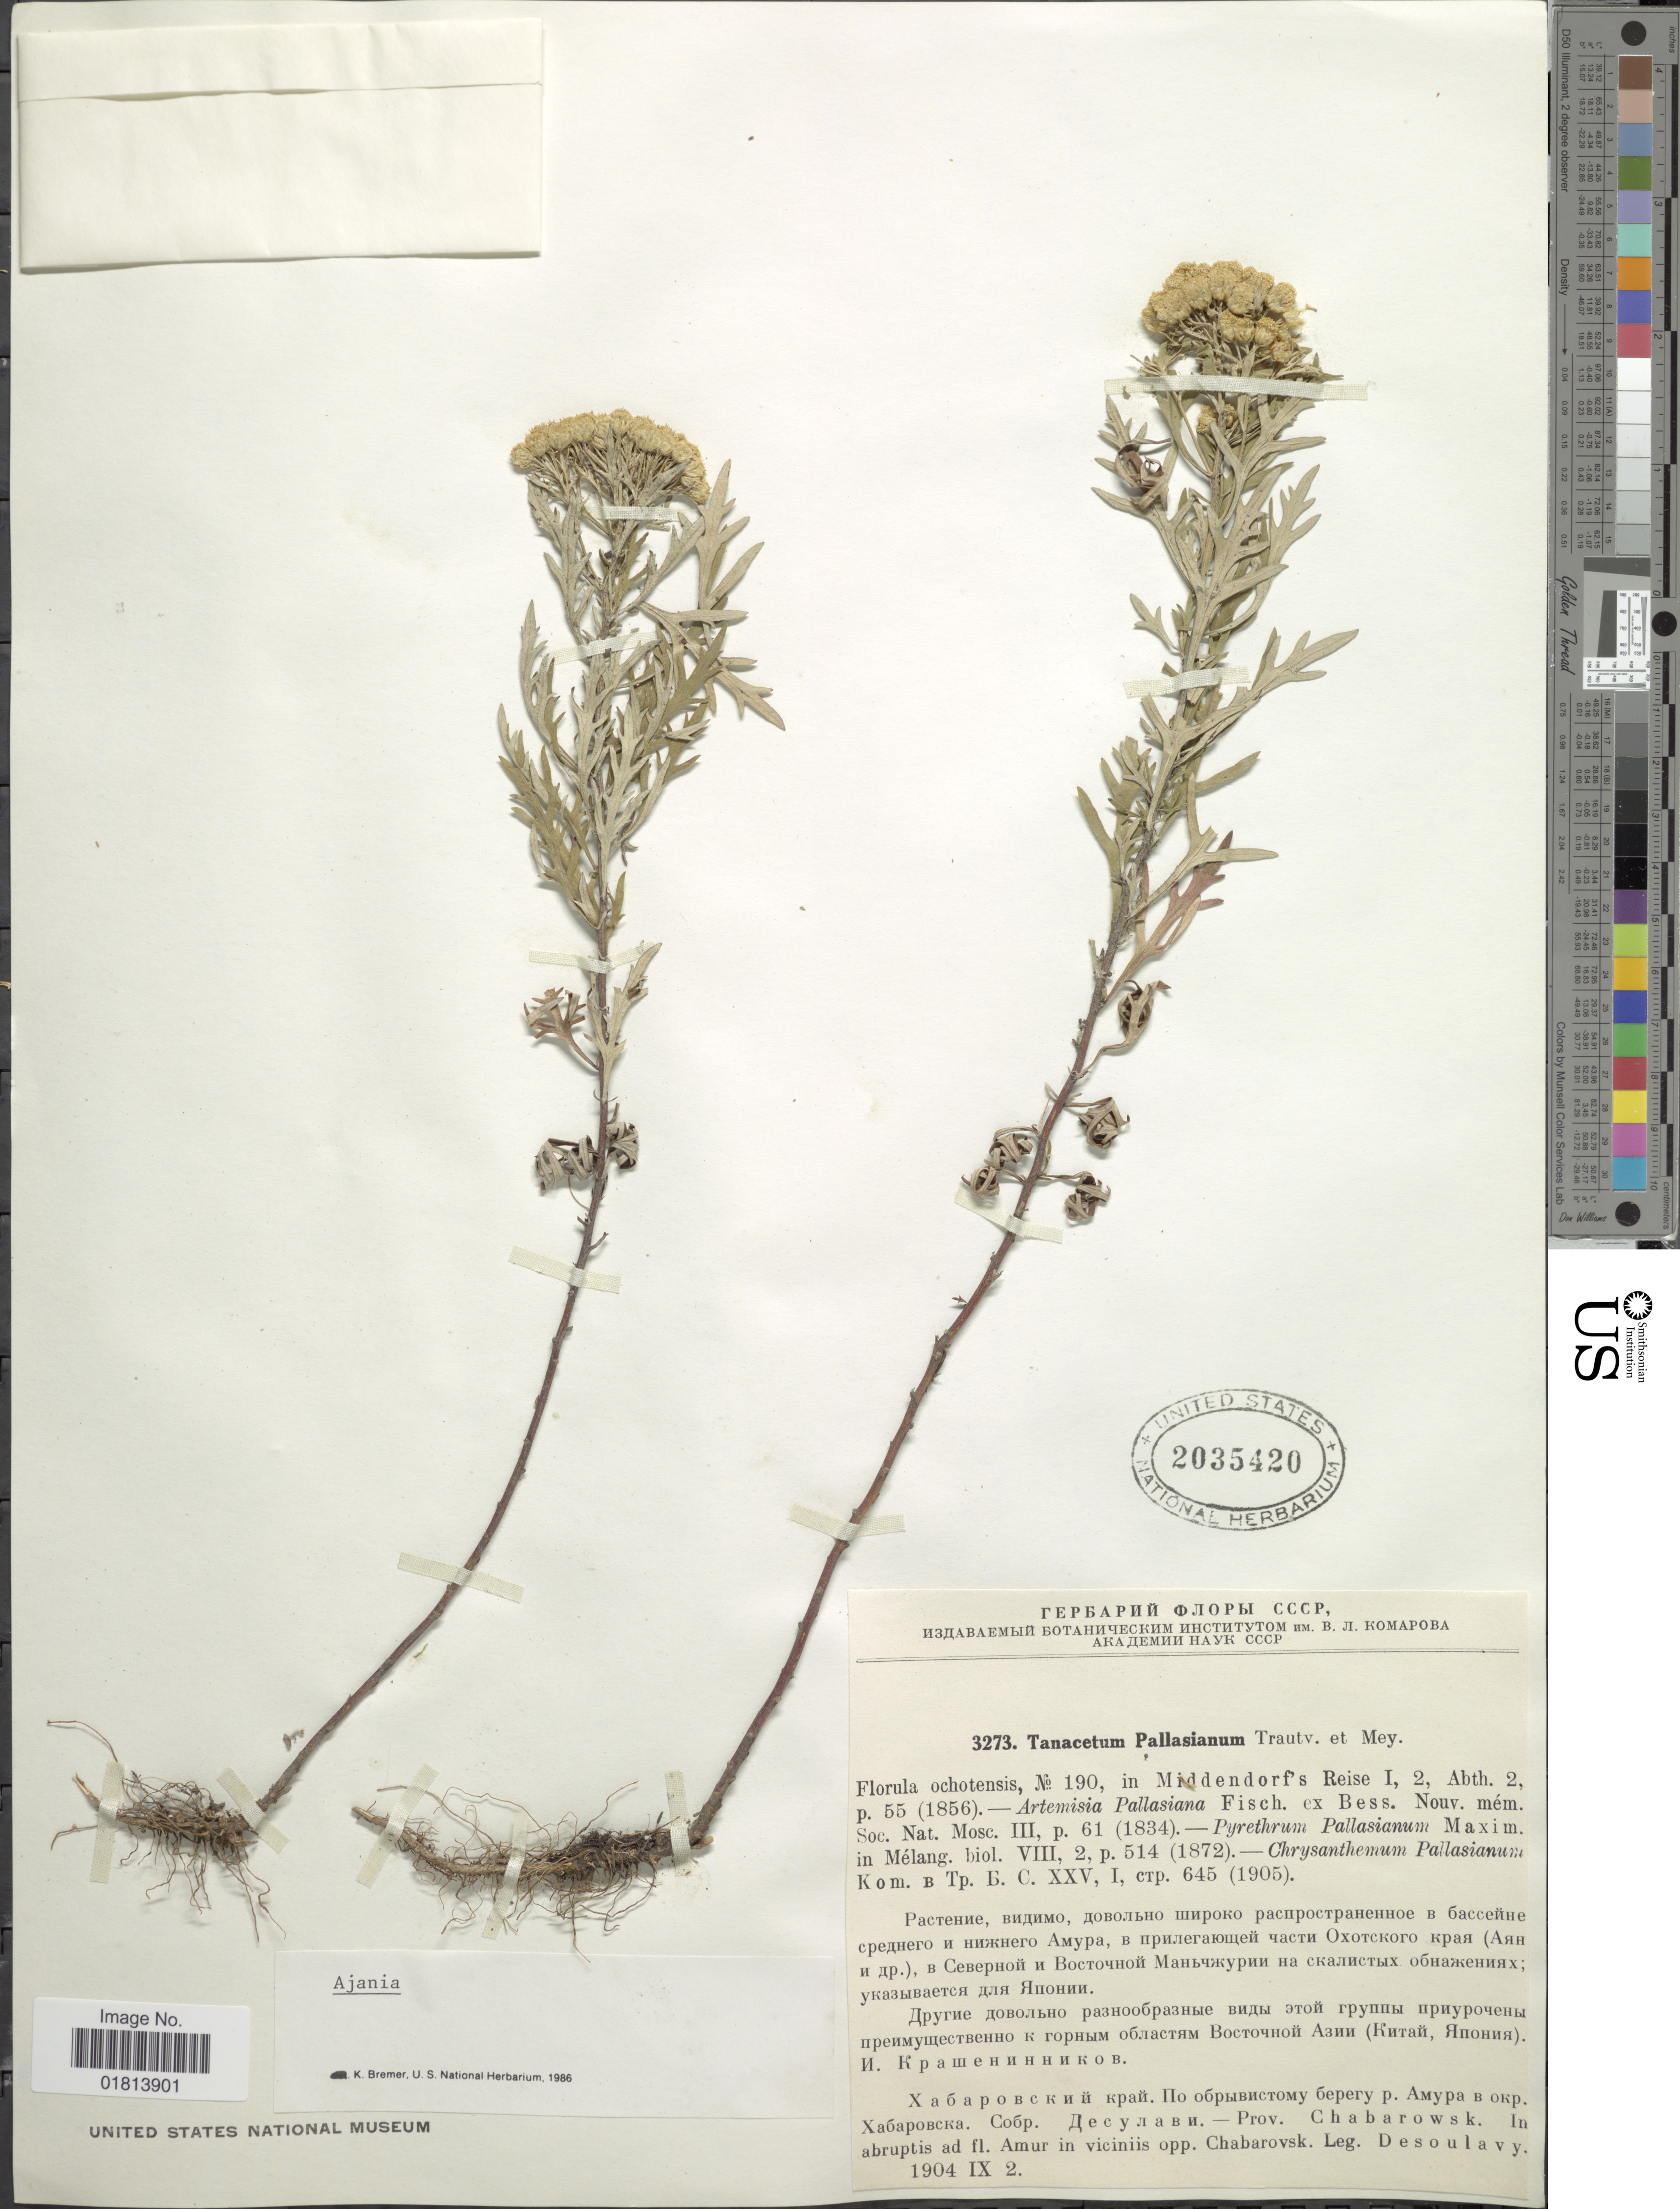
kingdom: Plantae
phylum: Tracheophyta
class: Magnoliopsida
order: Asterales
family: Asteraceae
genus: Ajania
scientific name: Ajania pallasiana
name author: (Fisch. ex Besser) Poljakov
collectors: N. Desoulavy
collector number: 3273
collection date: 1904-09-02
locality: Prov. Chabarowsk, In abruptis ad fl. Amur in viciniis opp. Chabarivsk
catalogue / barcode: US 2035420